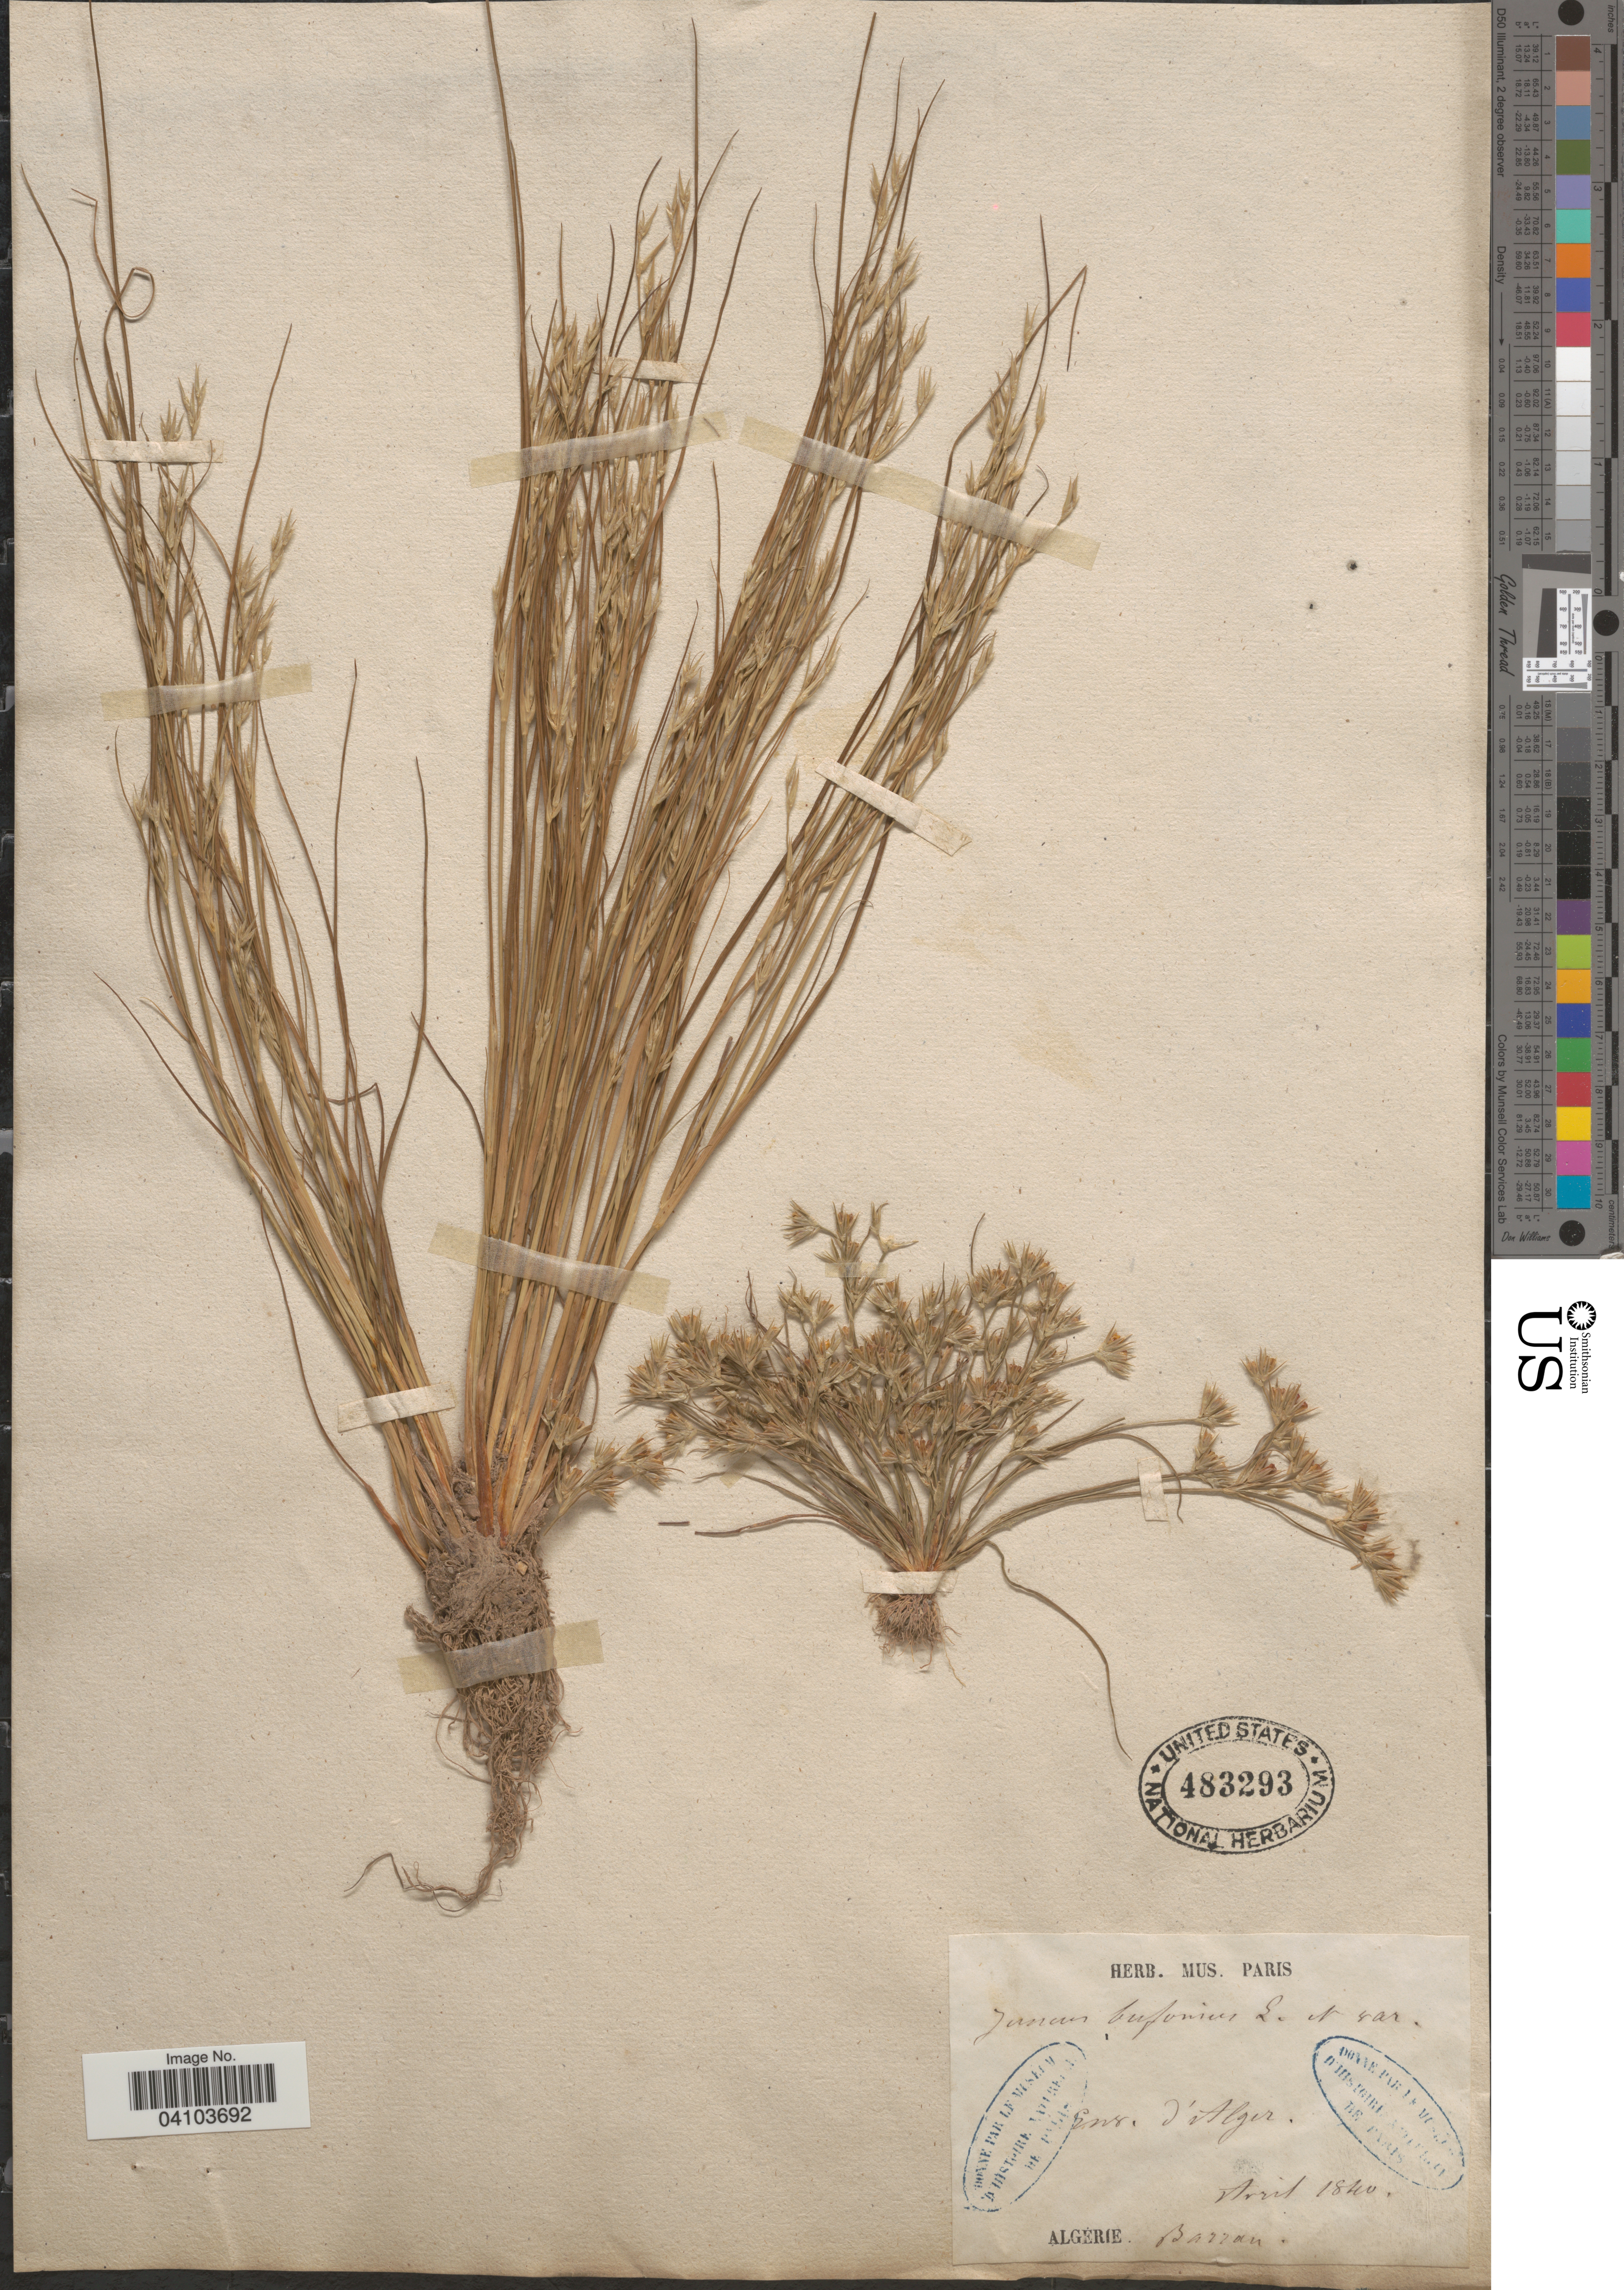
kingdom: Plantae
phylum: Tracheophyta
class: Liliopsida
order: Poales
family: Juncaceae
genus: Juncus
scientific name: Juncus bufonius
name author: L.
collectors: Barrau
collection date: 1840-04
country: Algeria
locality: Env. d'Alger.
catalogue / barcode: US 483293